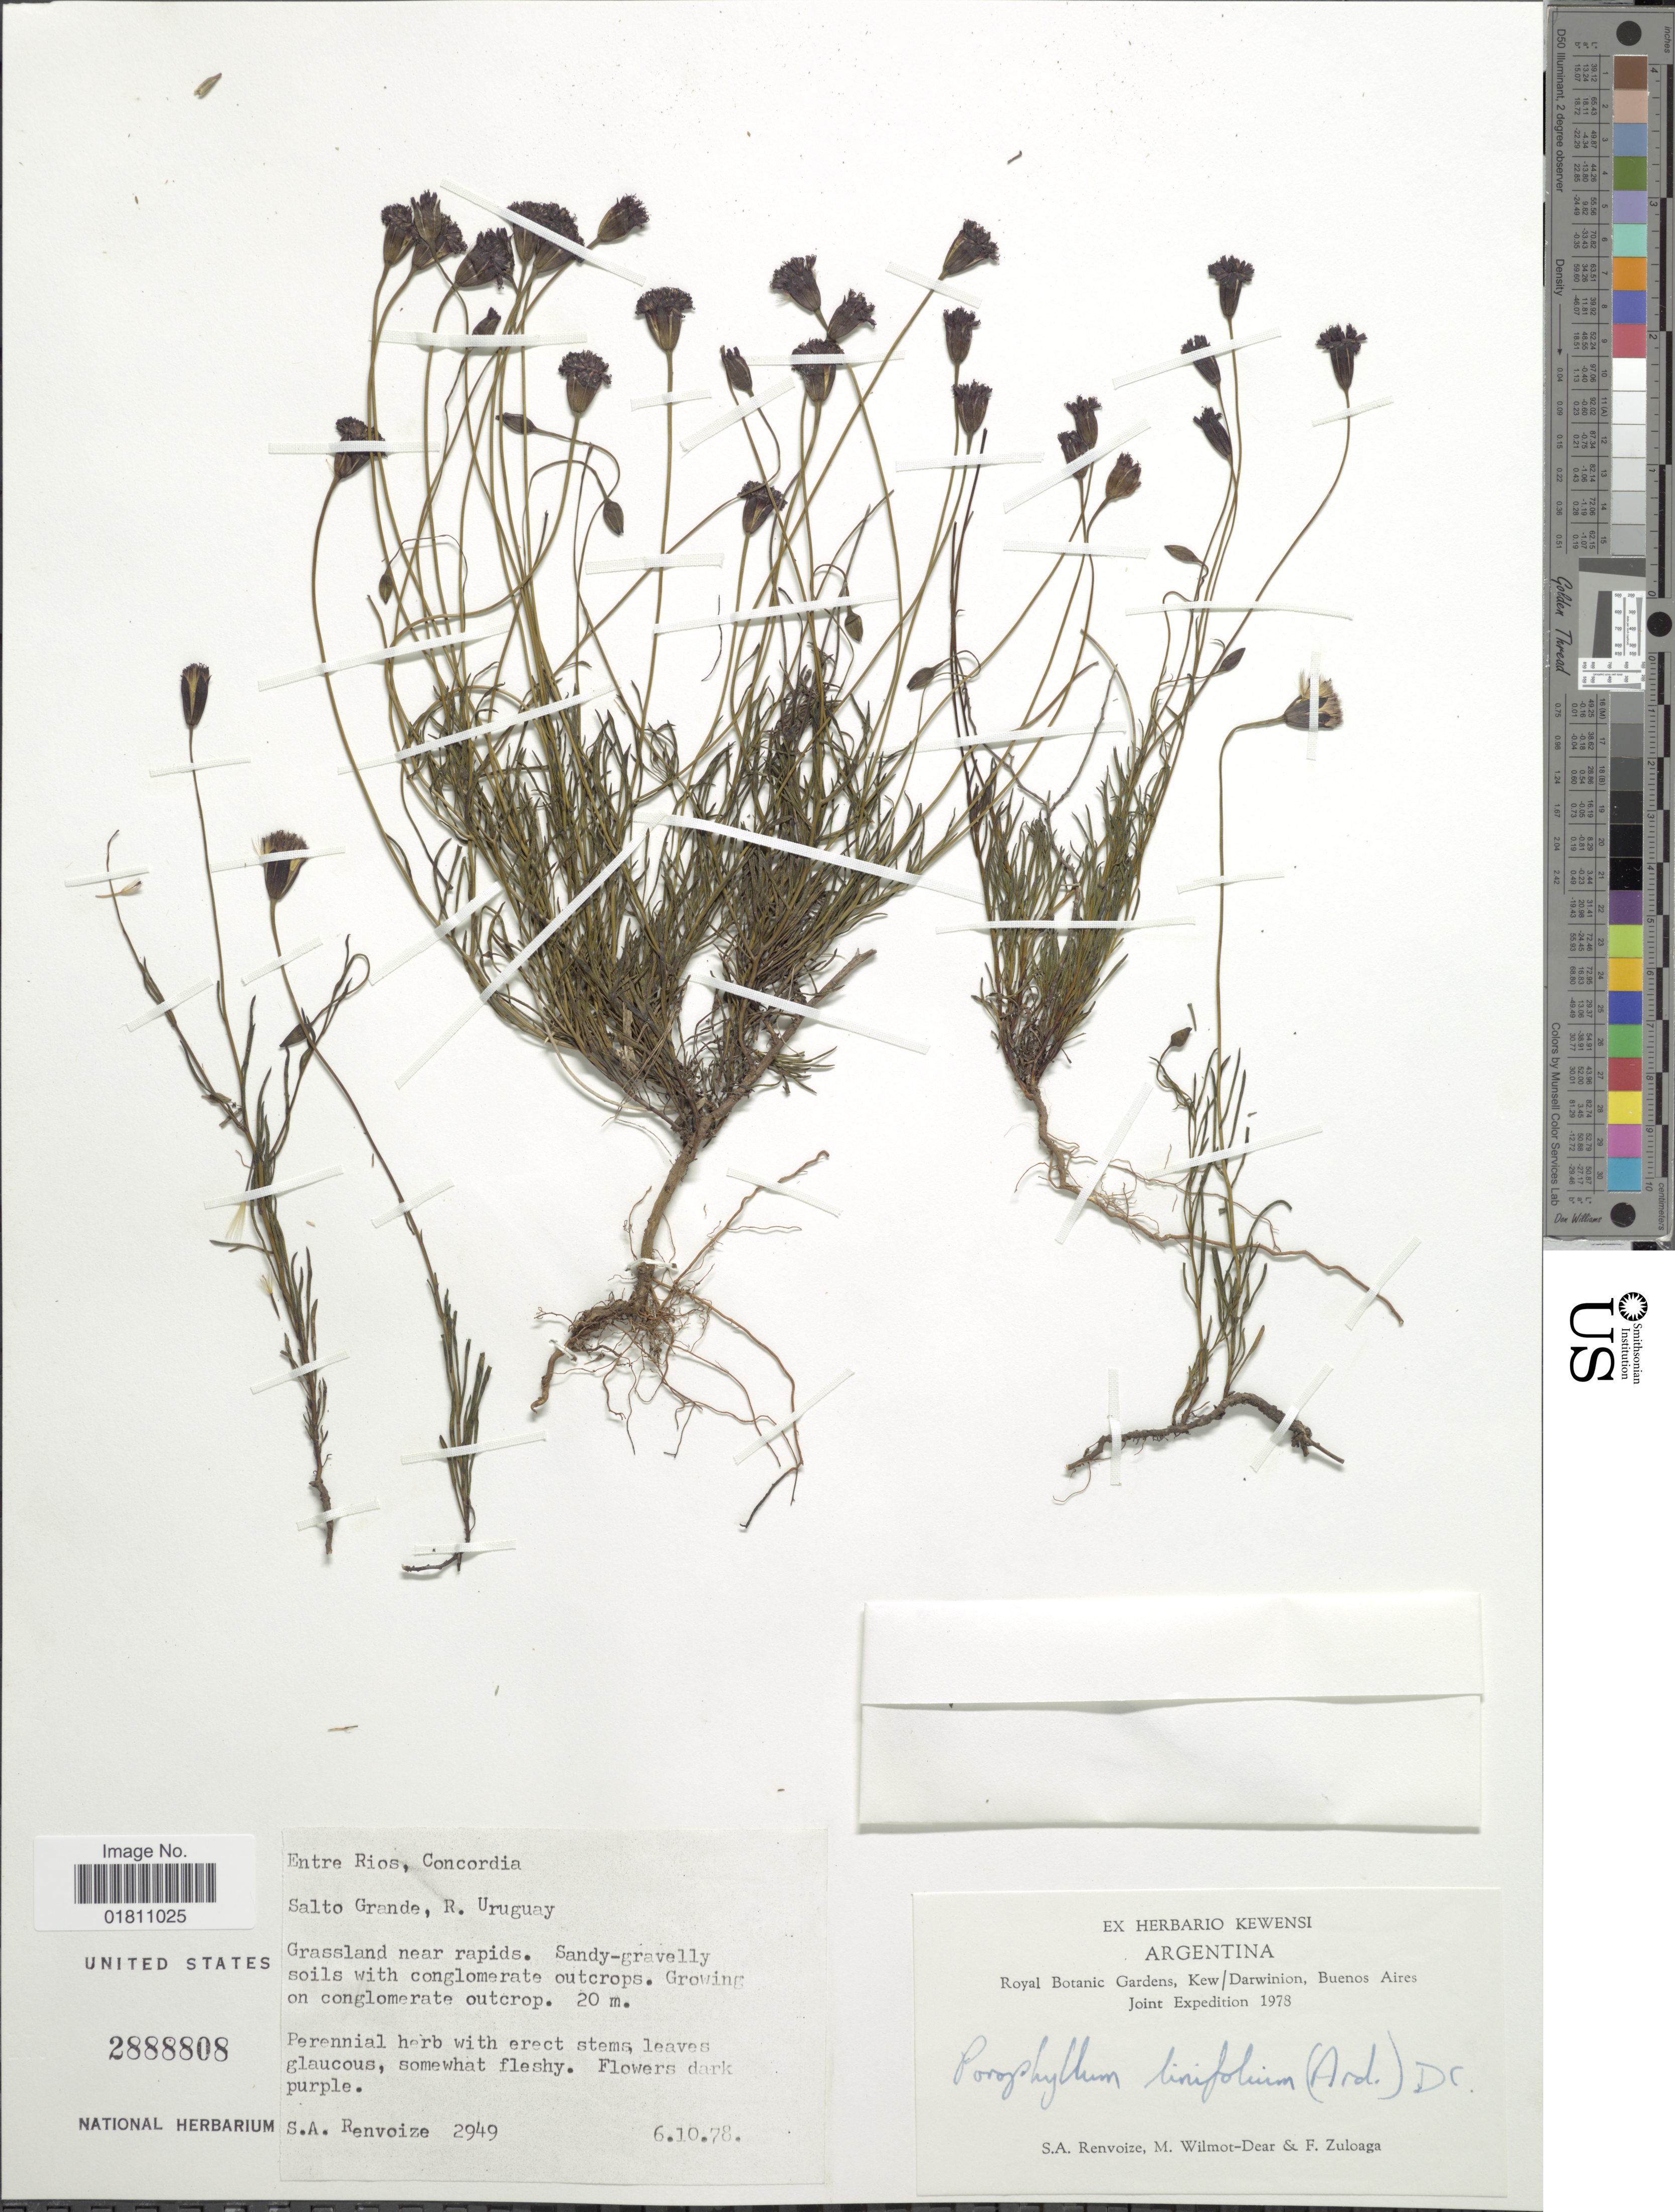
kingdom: Plantae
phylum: Tracheophyta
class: Magnoliopsida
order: Asterales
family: Asteraceae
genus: Porophyllum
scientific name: Porophyllum linifolium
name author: (Ard.) DC.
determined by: Anzuinelli, M.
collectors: S. A. Renvoize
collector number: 2949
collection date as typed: Transcribed d/m/y: 6/10/78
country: Argentina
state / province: Entre Rios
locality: Concordia, Salto Grande, R. U. Grassland near rapidsruguay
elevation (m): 20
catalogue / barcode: US 2888808